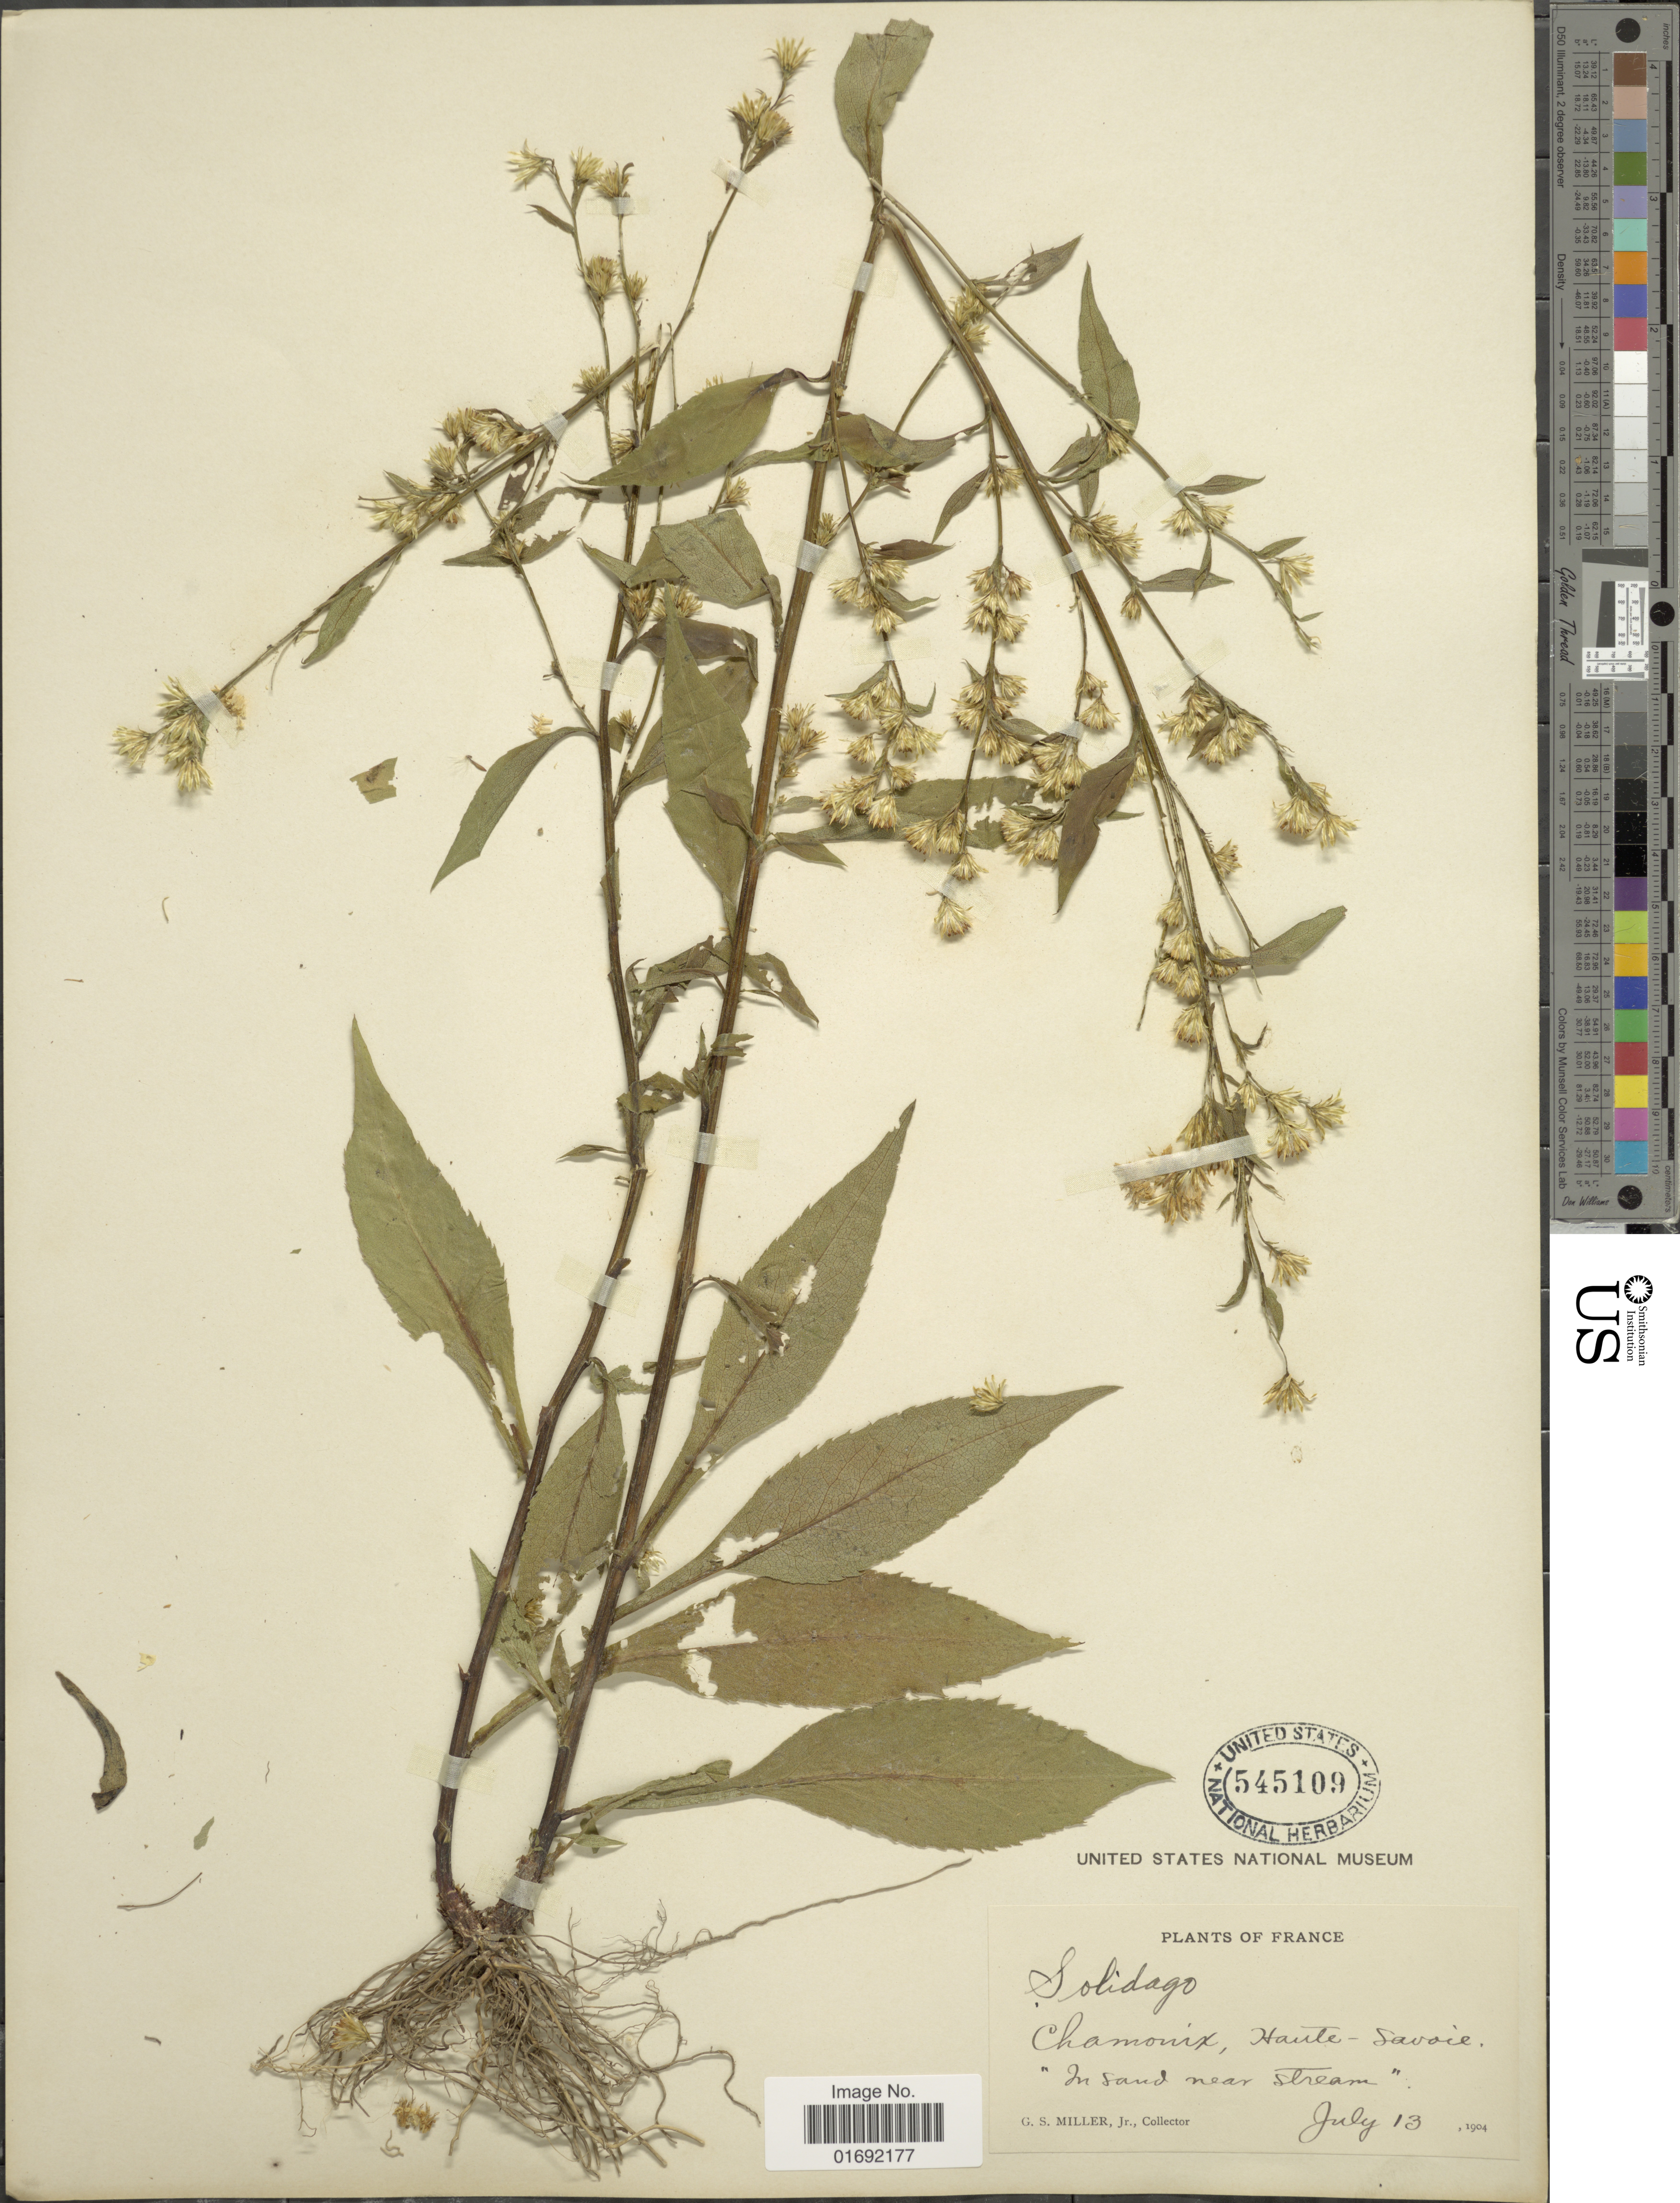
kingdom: Plantae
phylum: Tracheophyta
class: Magnoliopsida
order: Asterales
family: Asteraceae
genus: Solidago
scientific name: Solidago virgaurea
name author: L.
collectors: G. S. Miller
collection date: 1904-07-13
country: France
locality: Chamouix, Haute-Savoie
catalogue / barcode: US 545109